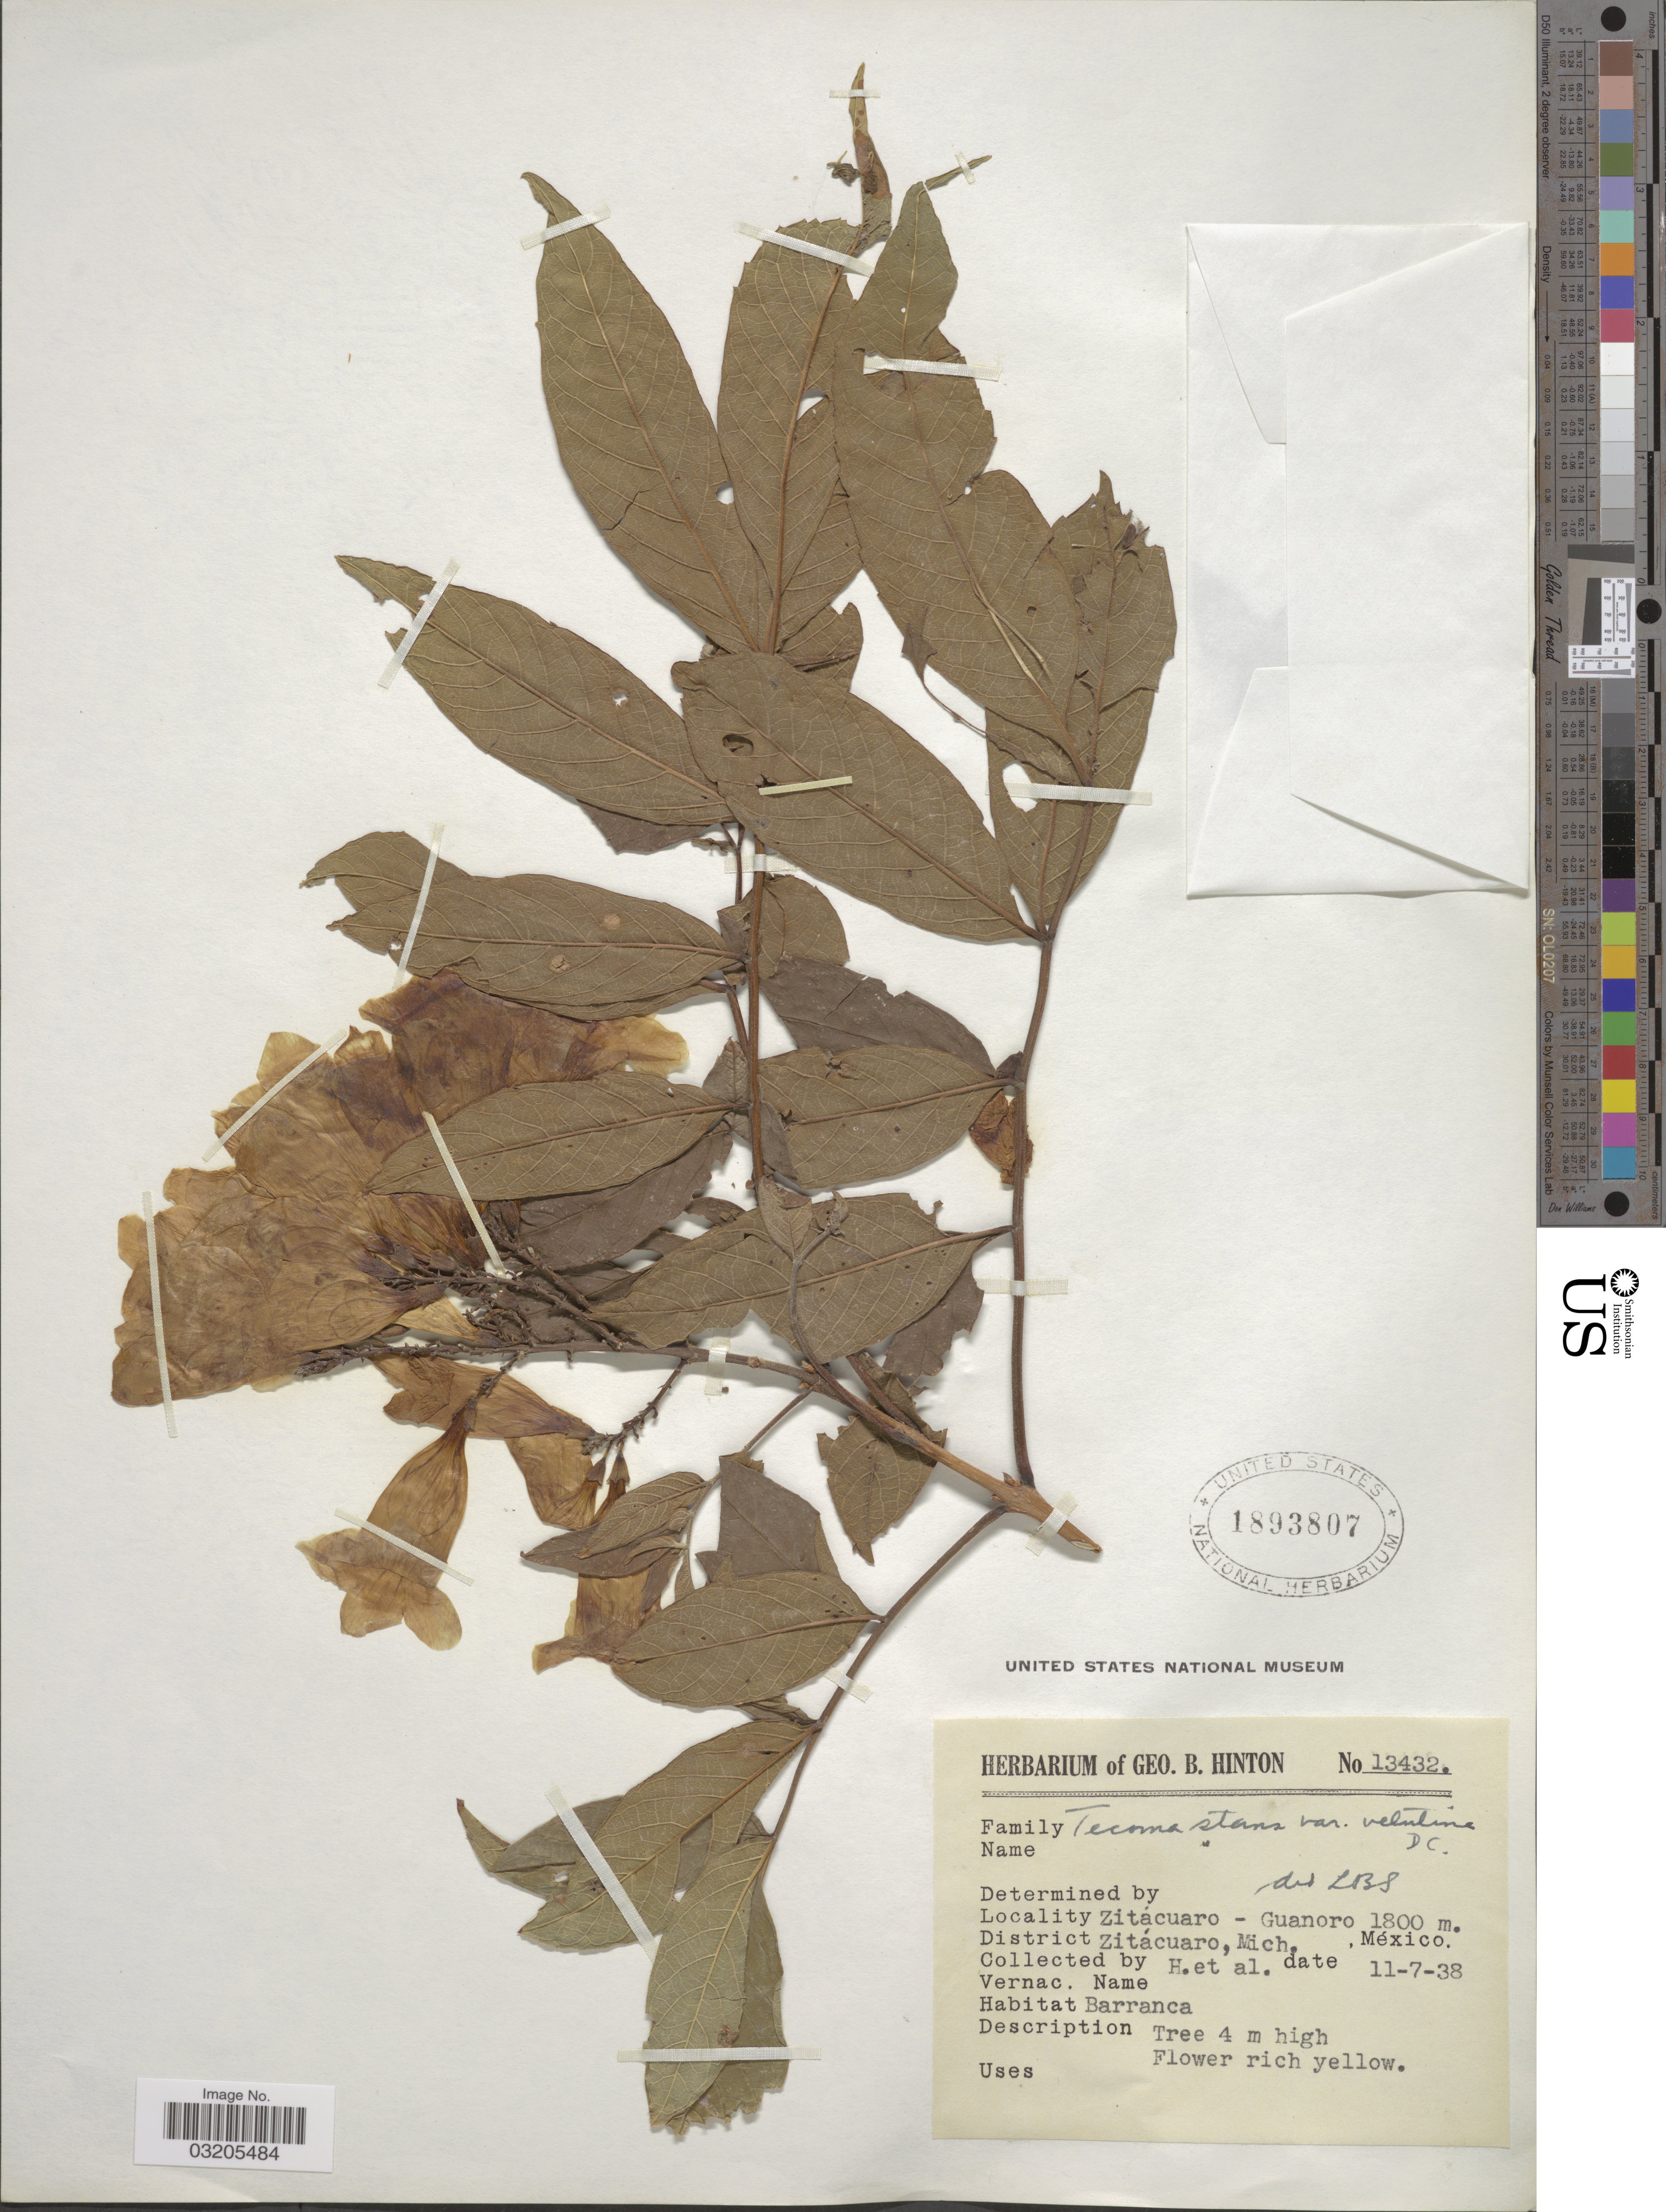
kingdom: Plantae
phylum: Tracheophyta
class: Magnoliopsida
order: Lamiales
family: Bignoniaceae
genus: Tecoma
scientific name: Tecoma stans var. velutina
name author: DC.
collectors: G. B. Hinton & et al.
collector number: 13432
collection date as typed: Transcribed d/m/y: 11/7/38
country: Mexico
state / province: Michoacán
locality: Zitacuaro - Guanoro. District Zitácuaro, Mich. Barranca.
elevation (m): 1800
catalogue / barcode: US 1893807